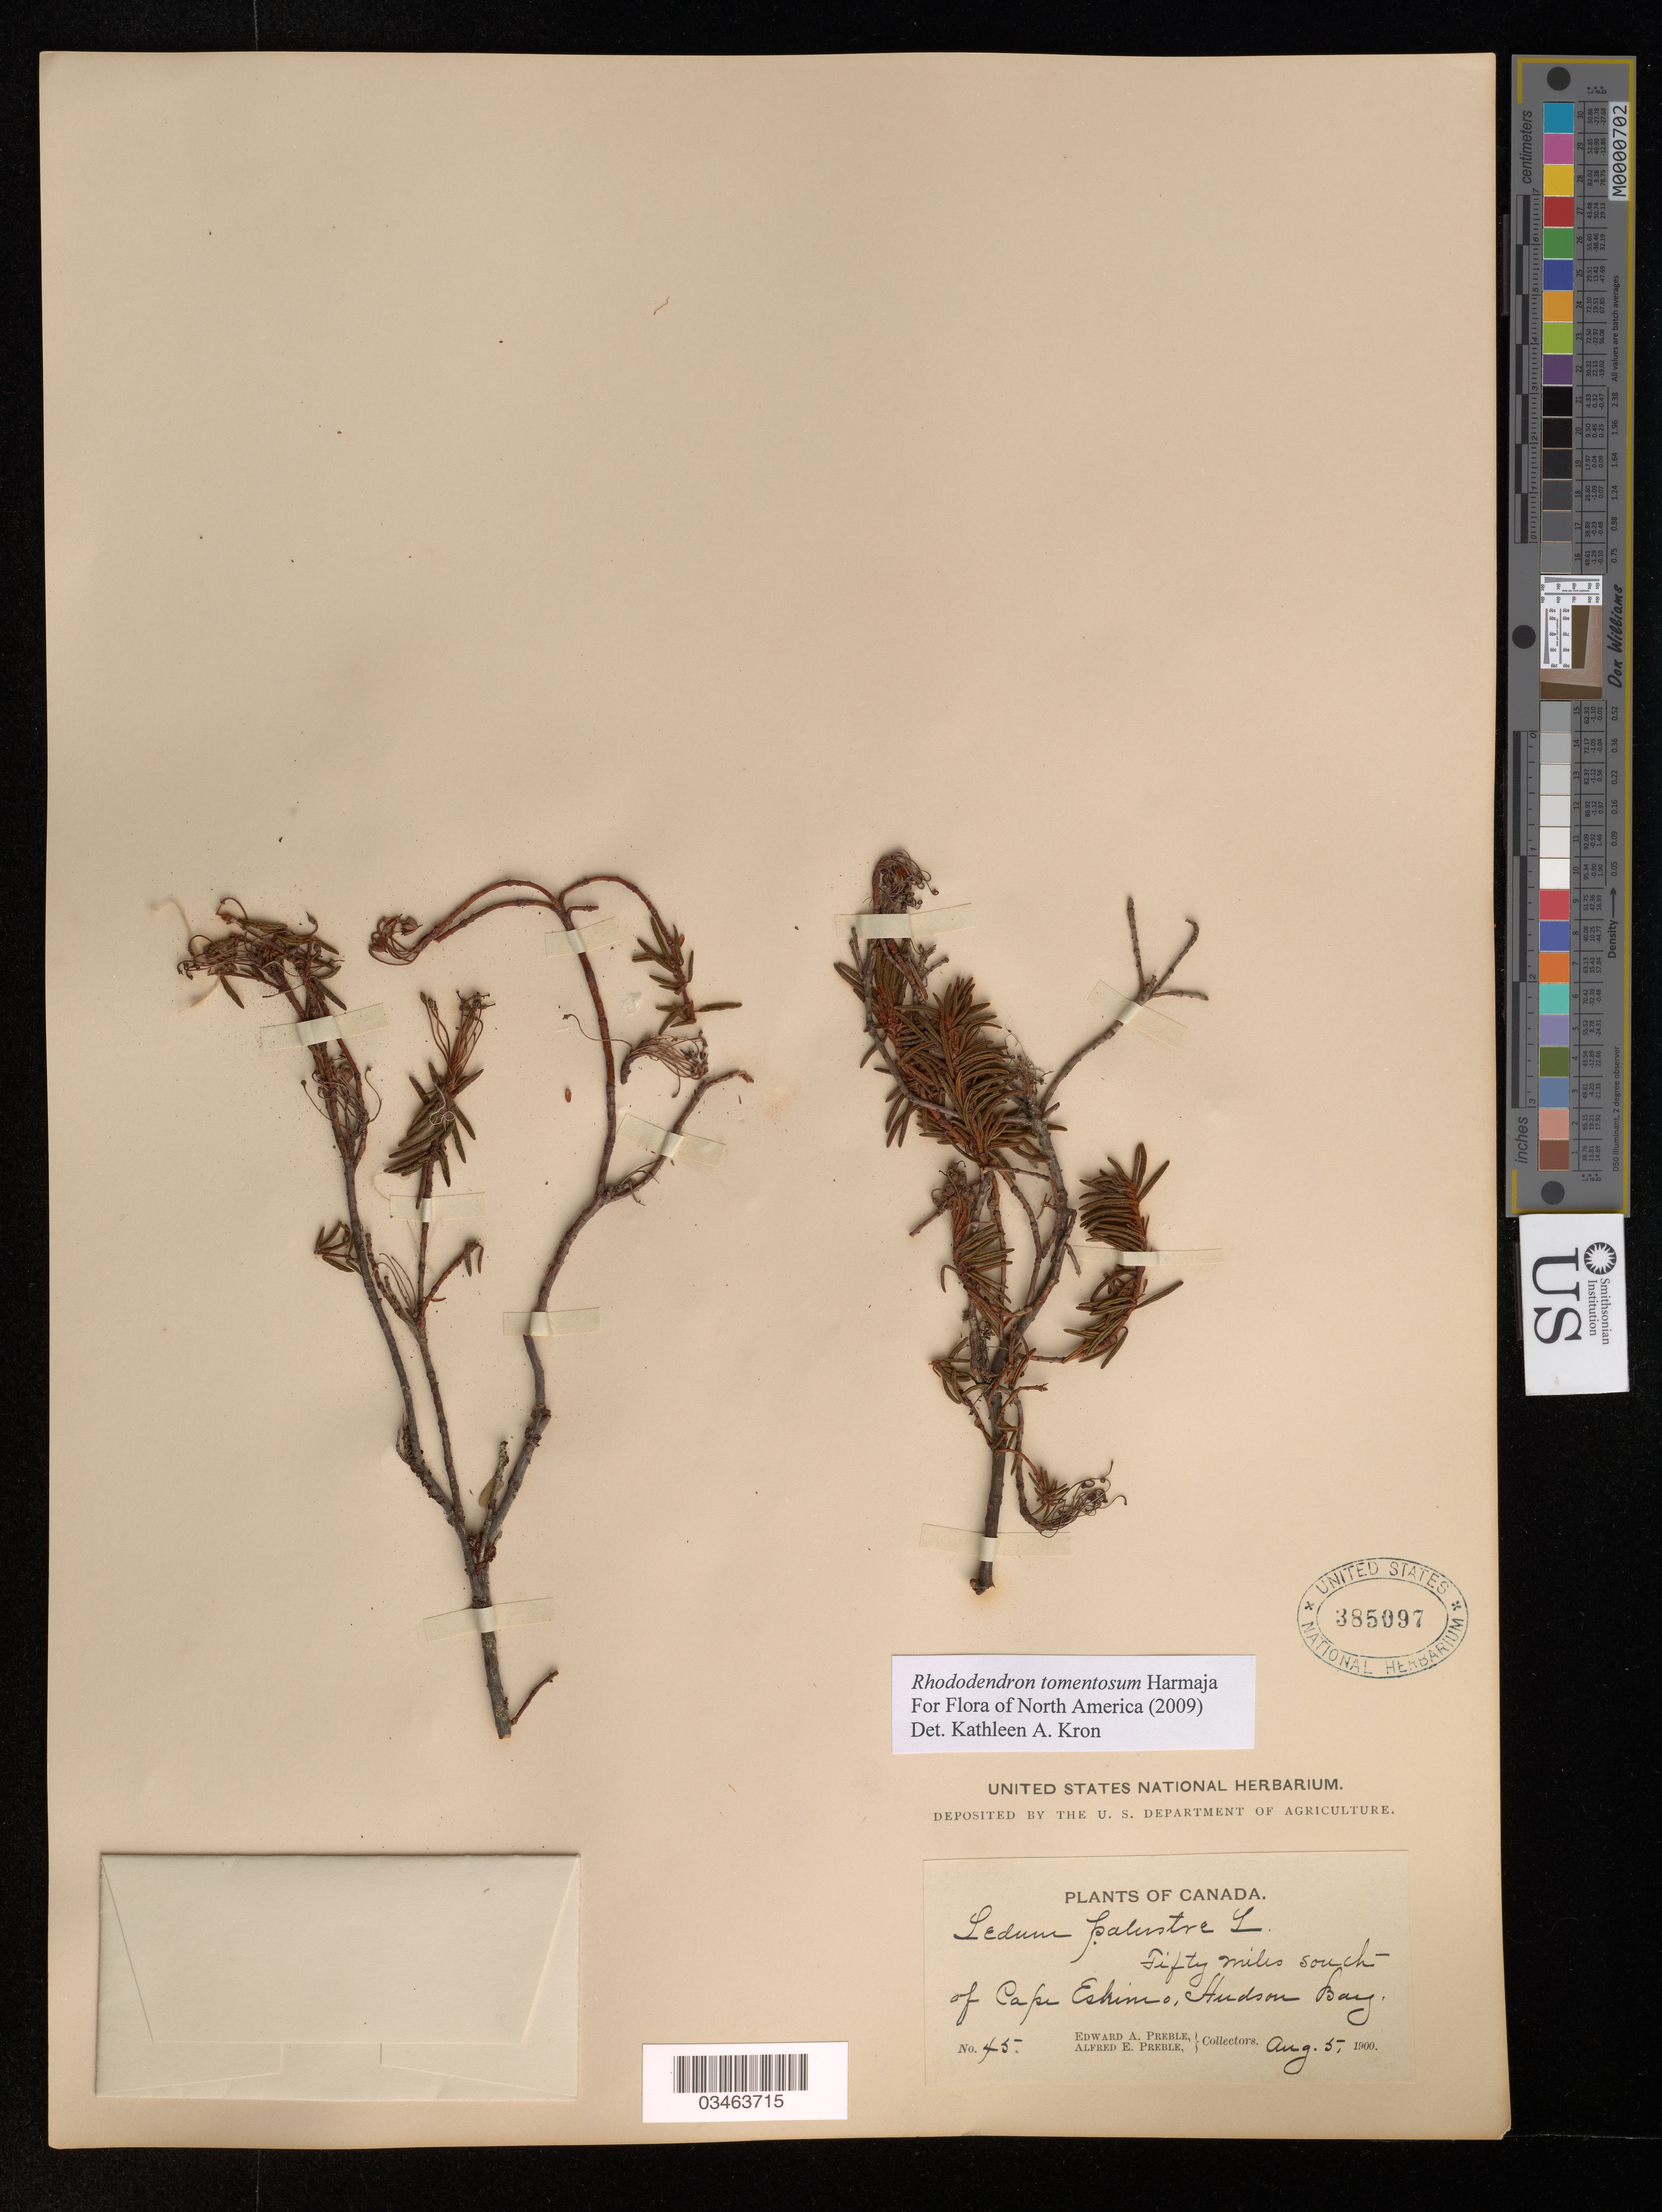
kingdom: Plantae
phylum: Tracheophyta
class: Magnoliopsida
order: Ericales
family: Ericaceae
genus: Rhododendron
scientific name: Rhododendron tomentosum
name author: Harmaja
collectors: E. Preble & A. Preble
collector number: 45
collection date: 1900-08-05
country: United States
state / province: Alaska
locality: Fifty miles south of Cape Eskimo, Hudson Bay.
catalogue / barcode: US 385097